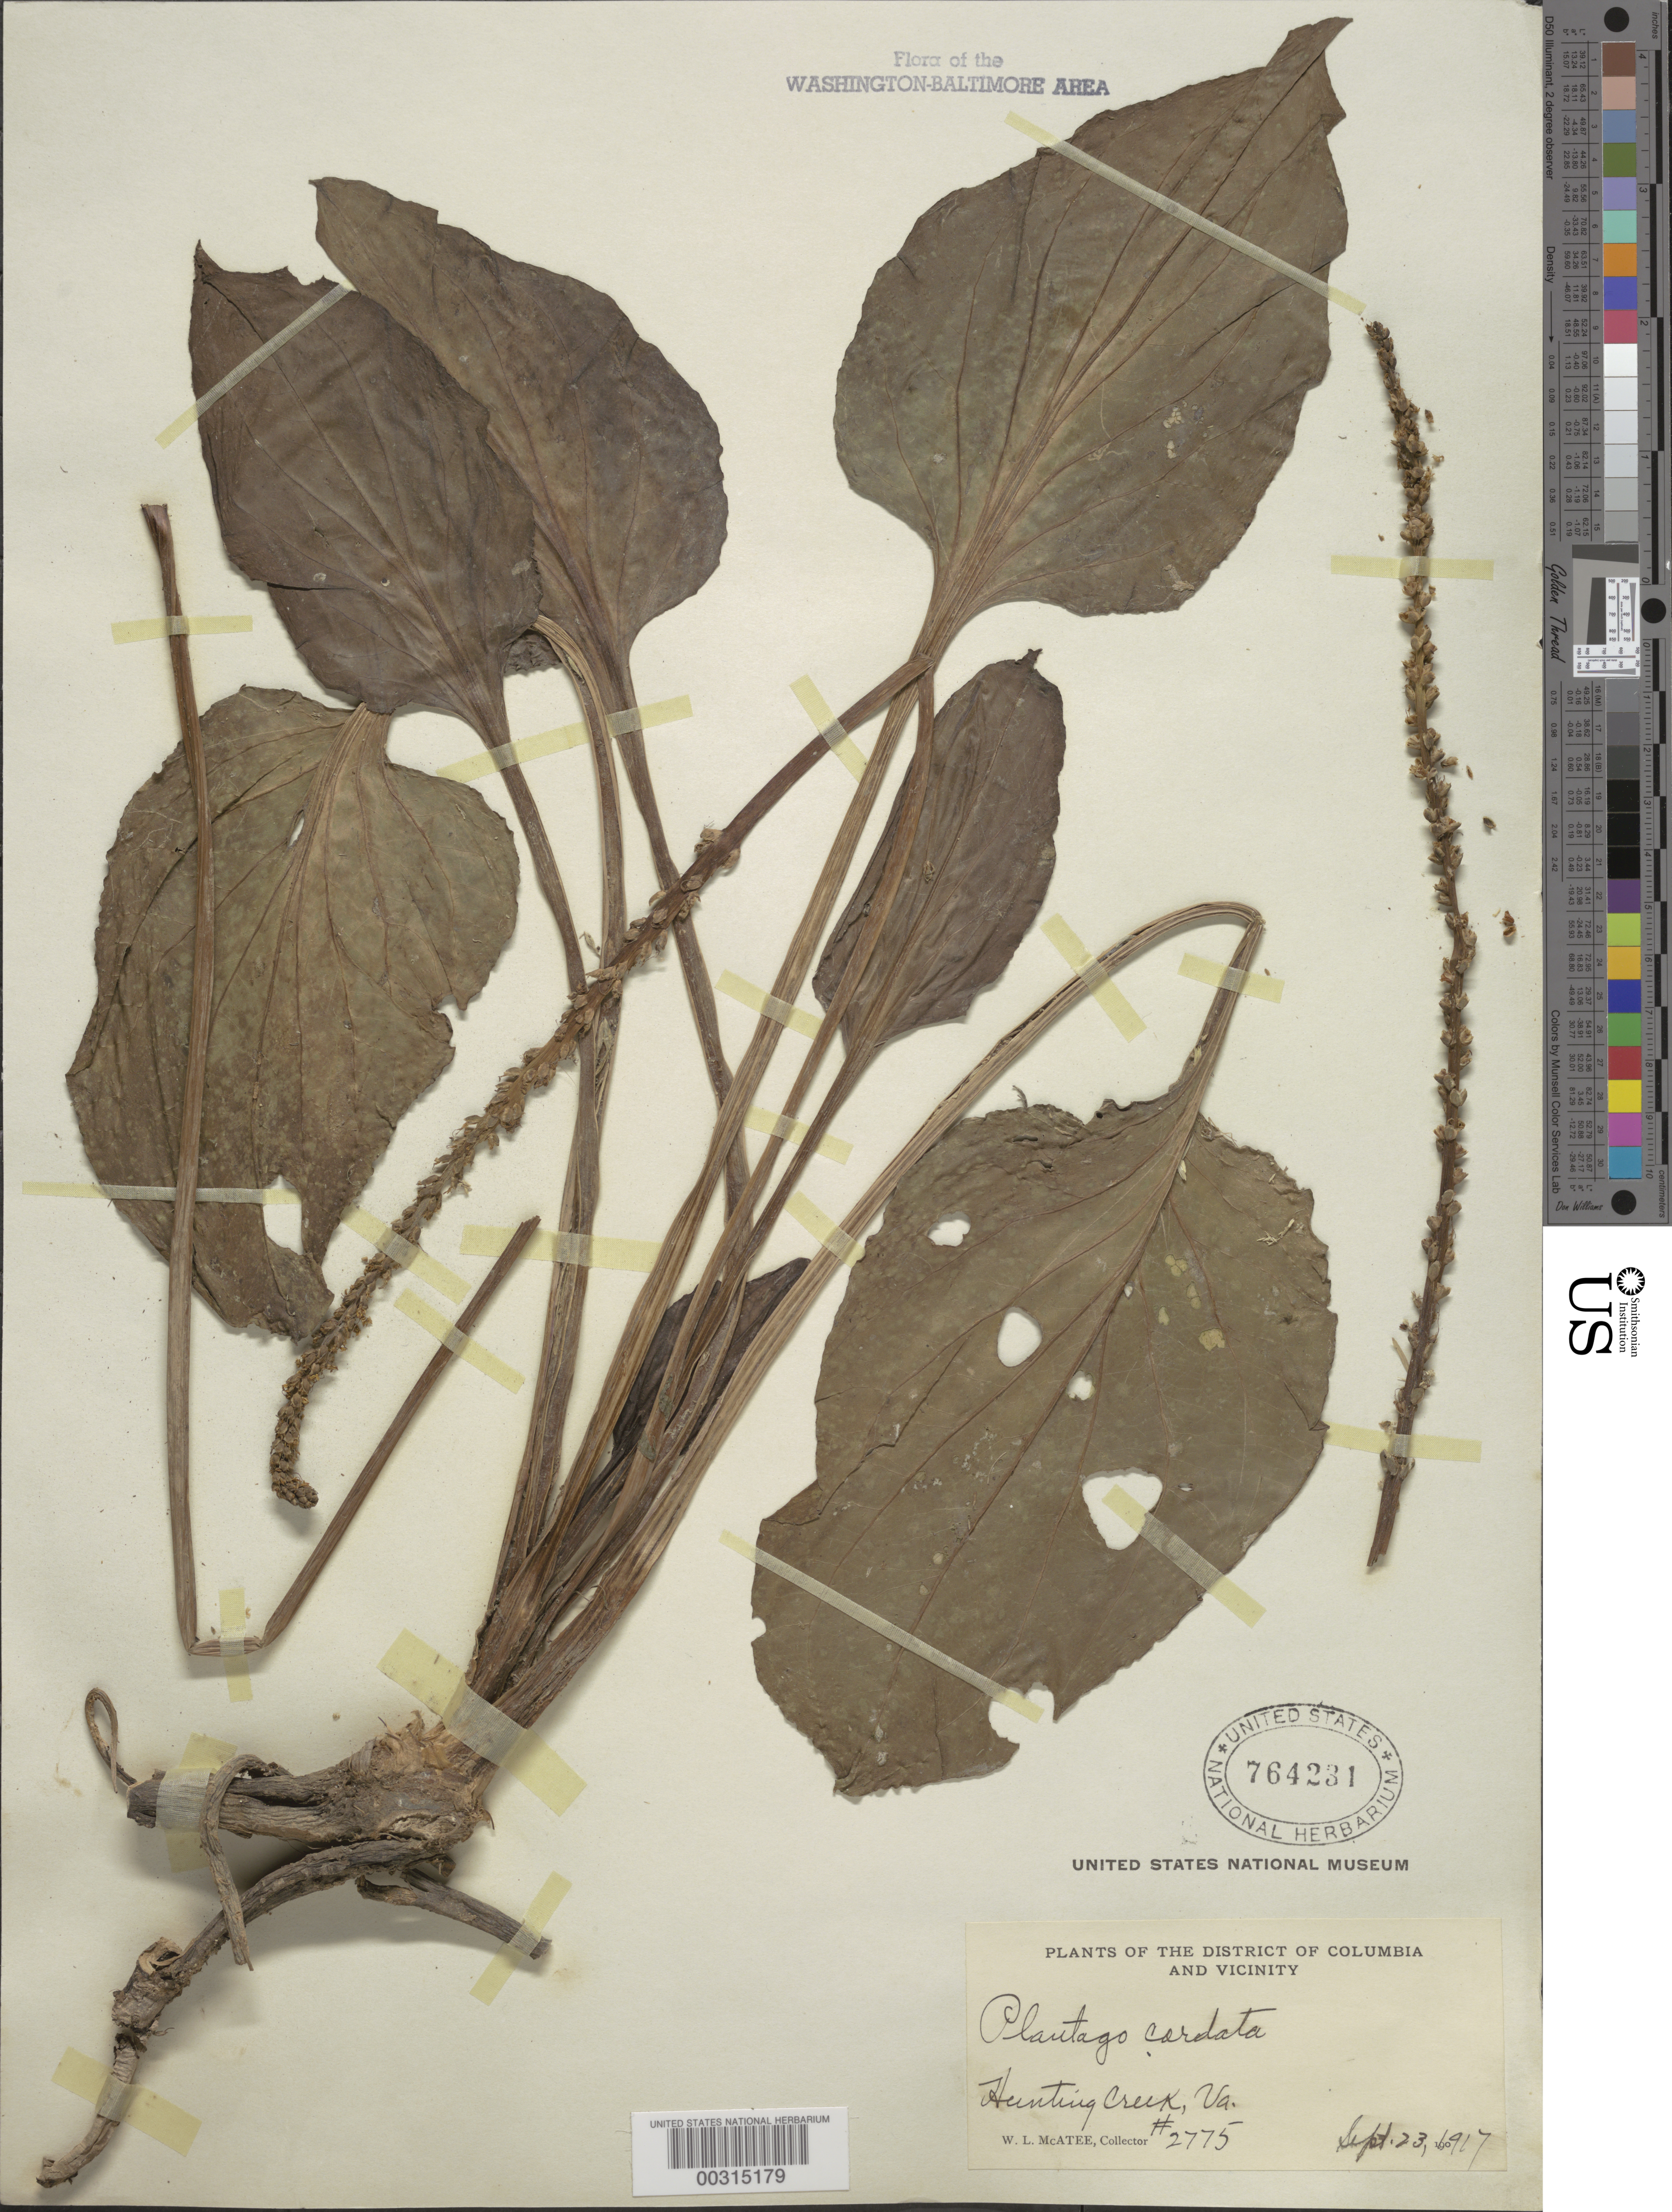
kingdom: Plantae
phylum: Tracheophyta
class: Magnoliopsida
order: Lamiales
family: Plantaginaceae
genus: Plantago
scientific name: Plantago cordata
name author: Lam.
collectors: W. McAtee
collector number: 2775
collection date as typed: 23 Sep 1917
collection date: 1917-09-23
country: United States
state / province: Virginia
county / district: Fairfax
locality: Hunting Creek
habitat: In water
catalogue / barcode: US 764231